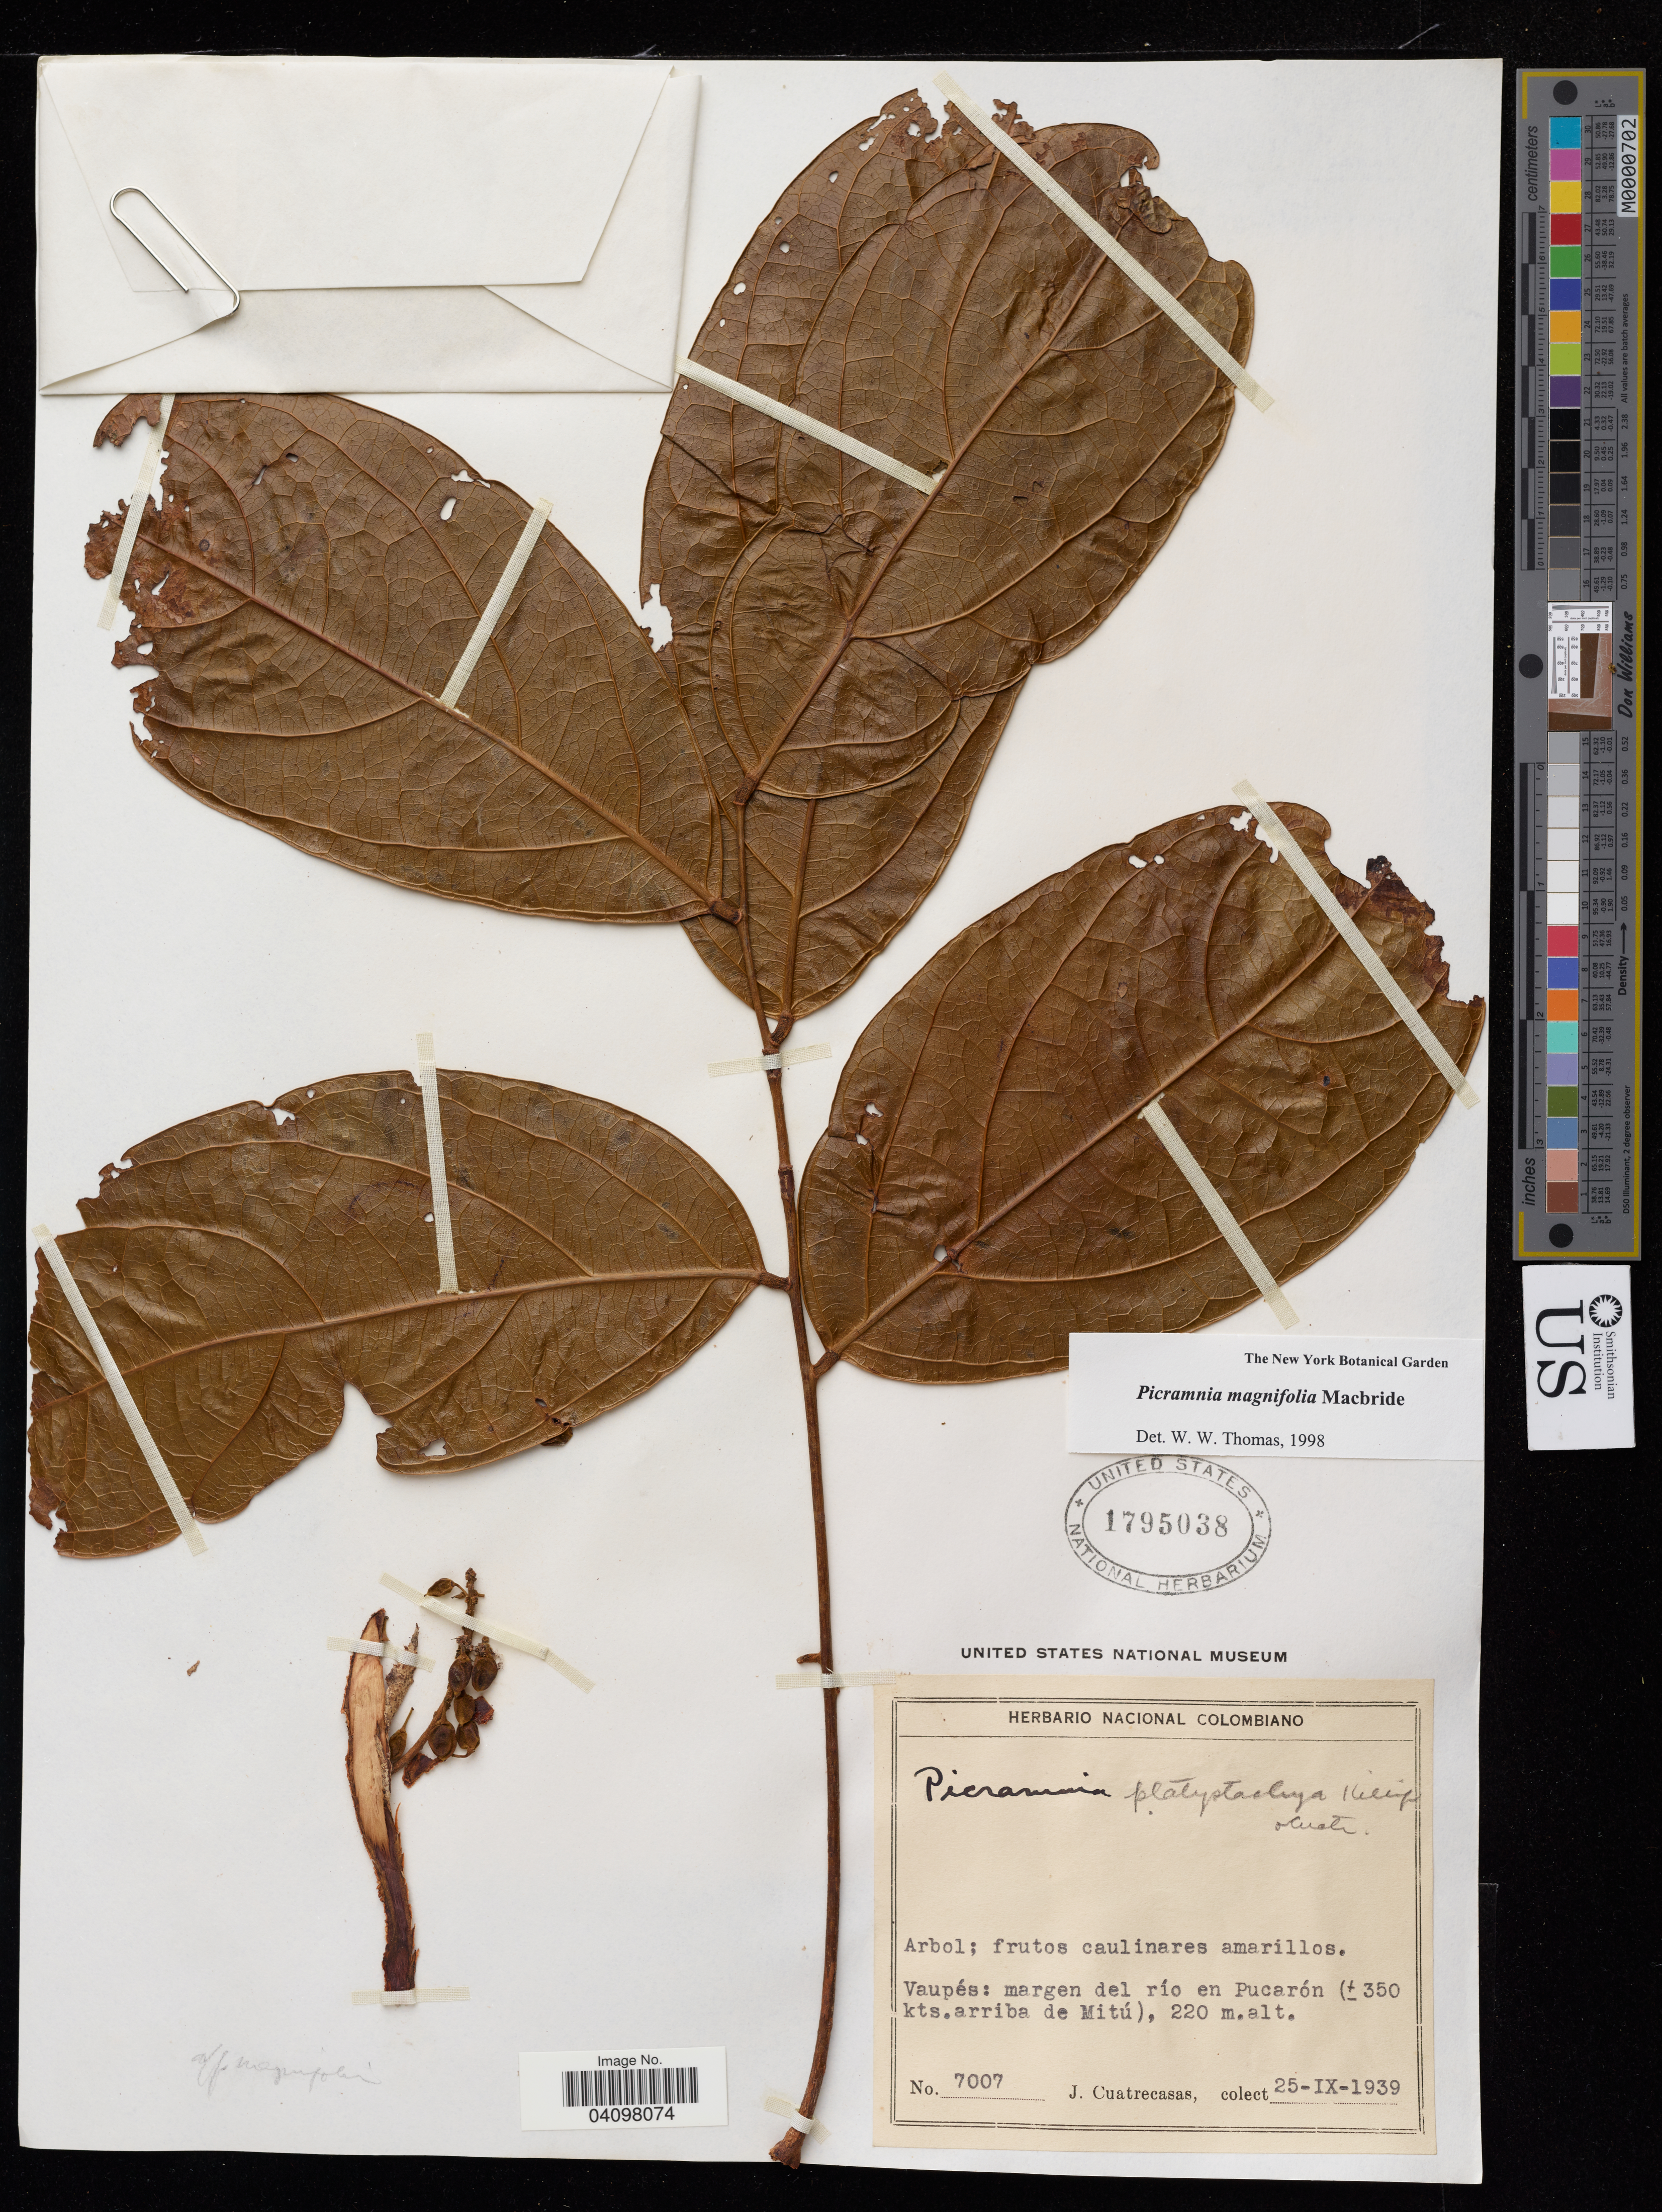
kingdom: Plantae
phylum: Tracheophyta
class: Magnoliopsida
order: Picramniales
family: Picramniaceae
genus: Picramnia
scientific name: Picramnia magnifolia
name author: J.F. Macbr.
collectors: J. Cuatrecasas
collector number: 7007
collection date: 1939-09-25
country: Colombia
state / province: Vaupés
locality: Margen del rio en Pucarón (± 350 kts. arriba de Mitú).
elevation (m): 220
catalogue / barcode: US 1795038